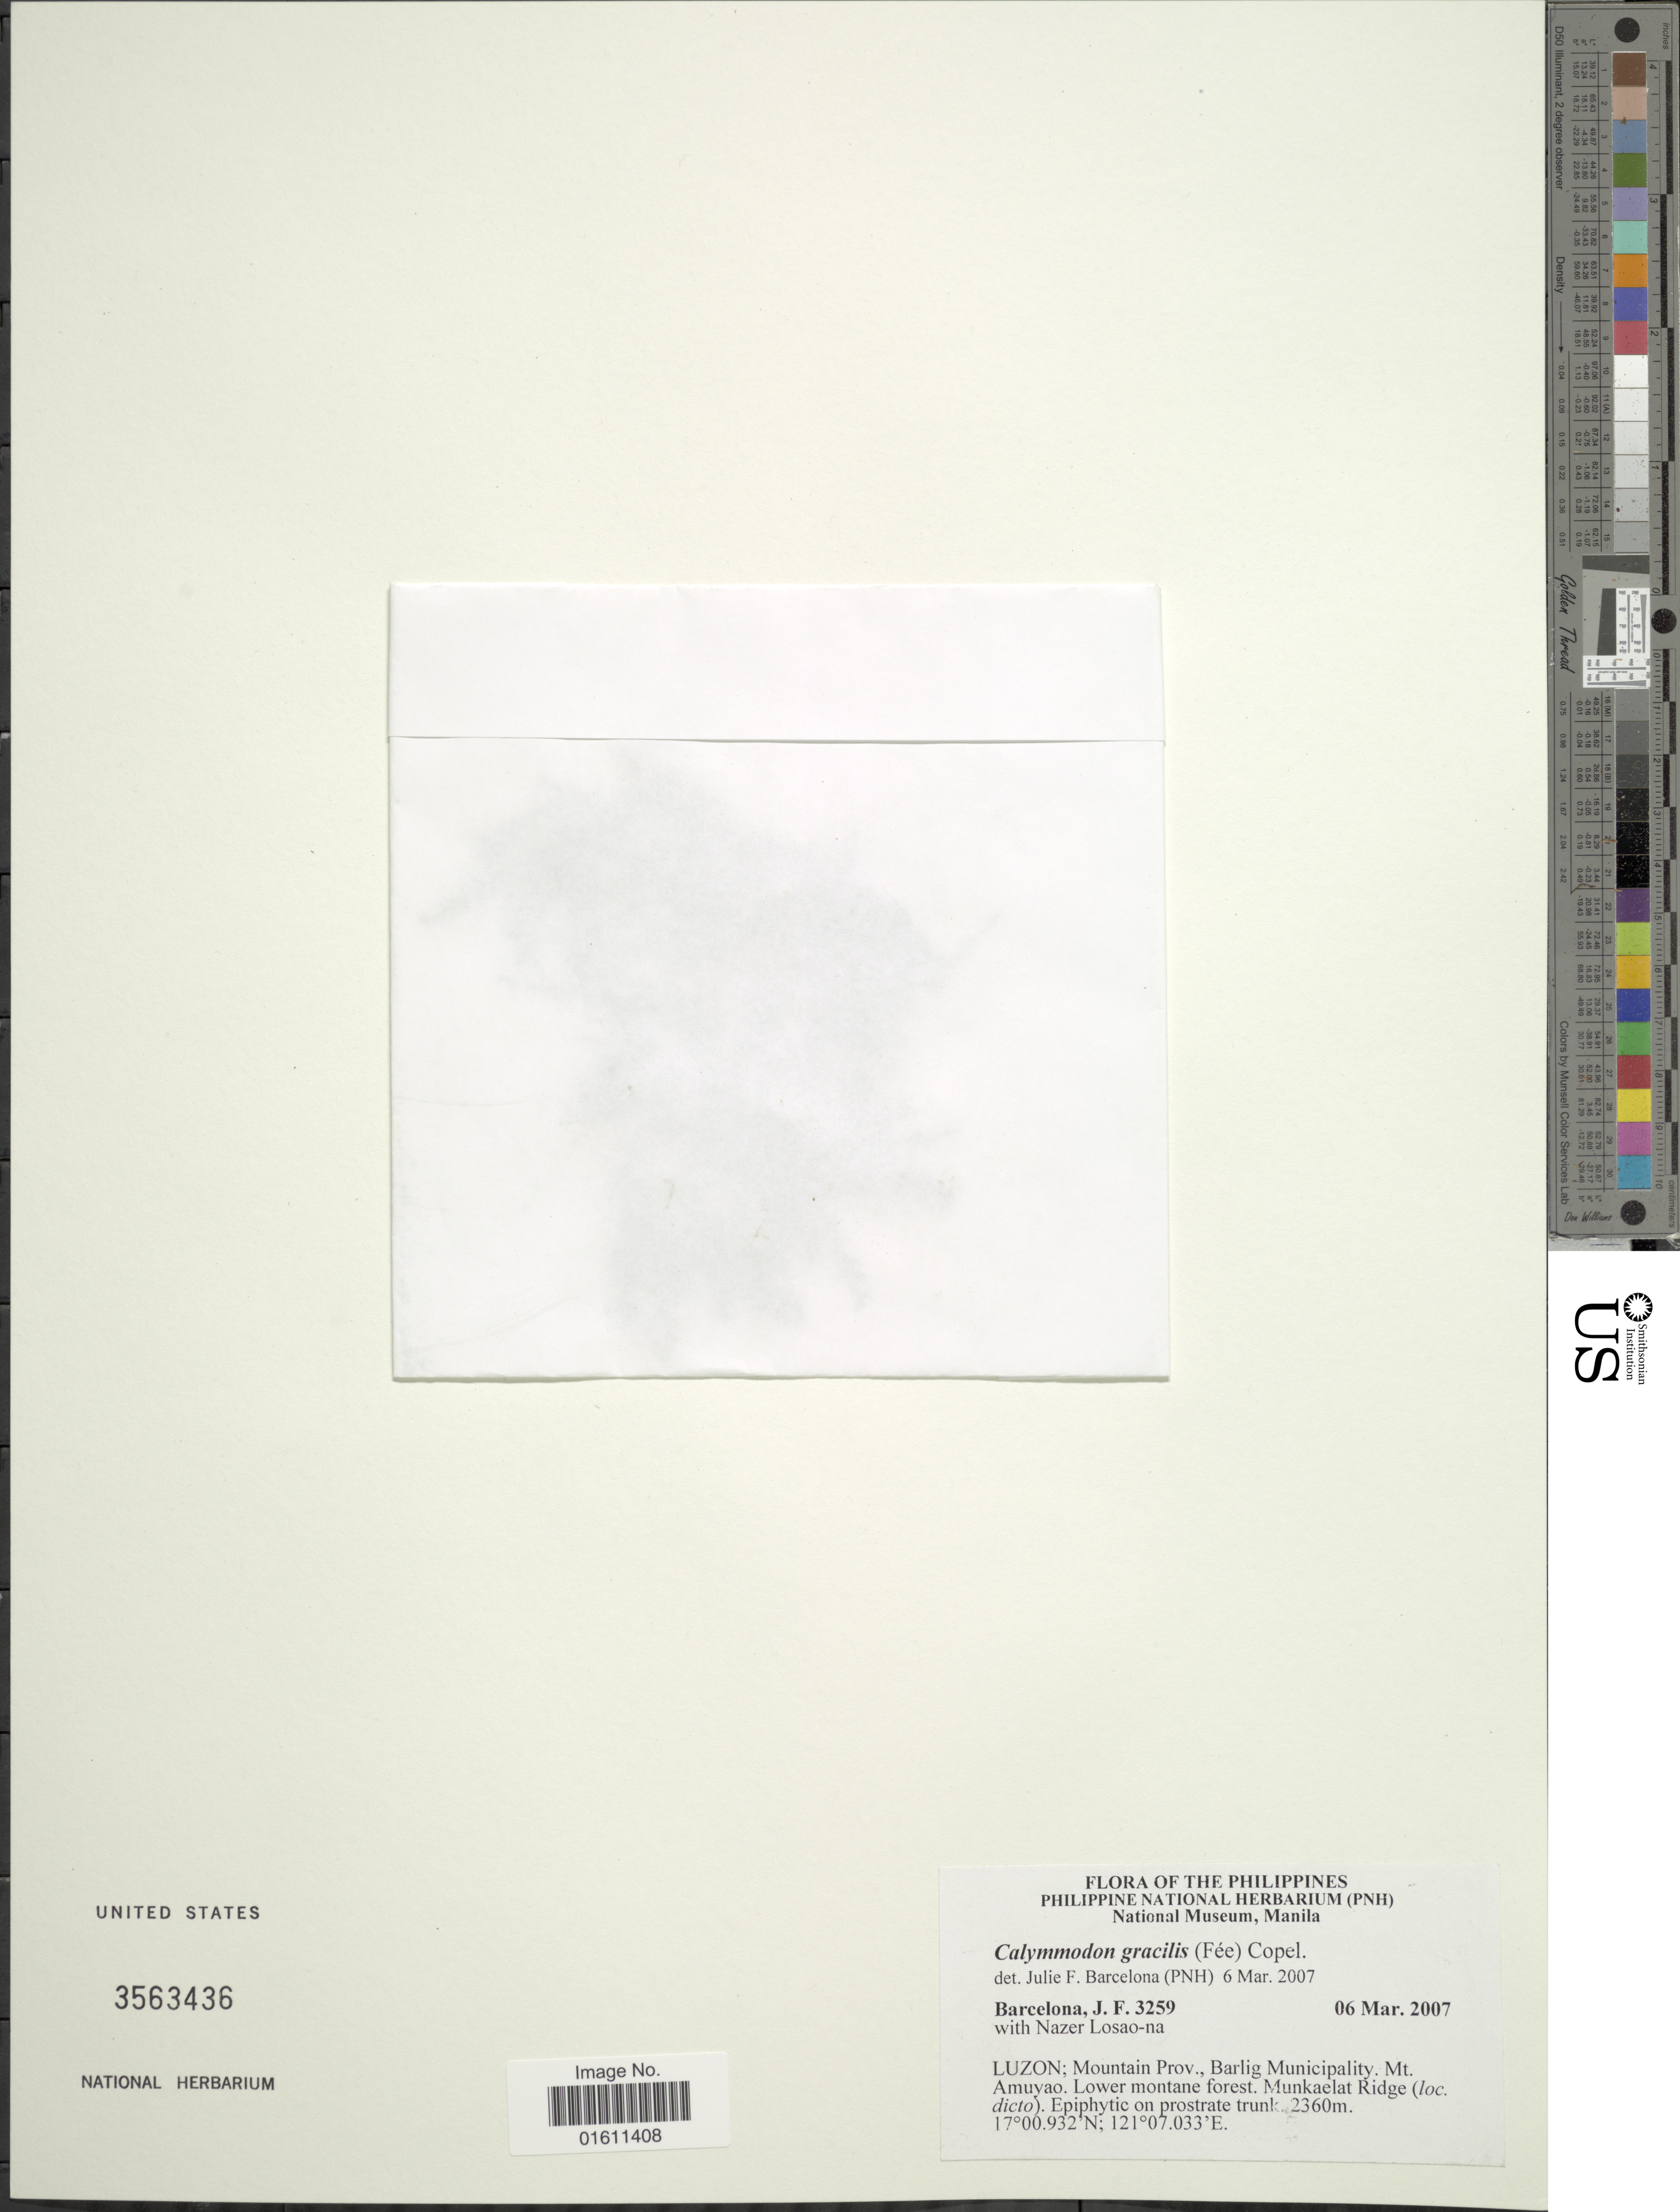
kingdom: Plantae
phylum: Tracheophyta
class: Polypodiopsida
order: Polypodiales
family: Polypodiaceae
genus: Calymmodon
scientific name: Calymmodon gracilis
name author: (Fée) Copel.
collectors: J. F. Barcelona & N. Losao-na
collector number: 3259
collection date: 2007-03-06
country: Philippines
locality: The Philippines, Luzon; Mountain Prov., Barlig Municipality. Mt. Amuyao.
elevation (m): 2360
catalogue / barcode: US 3563436